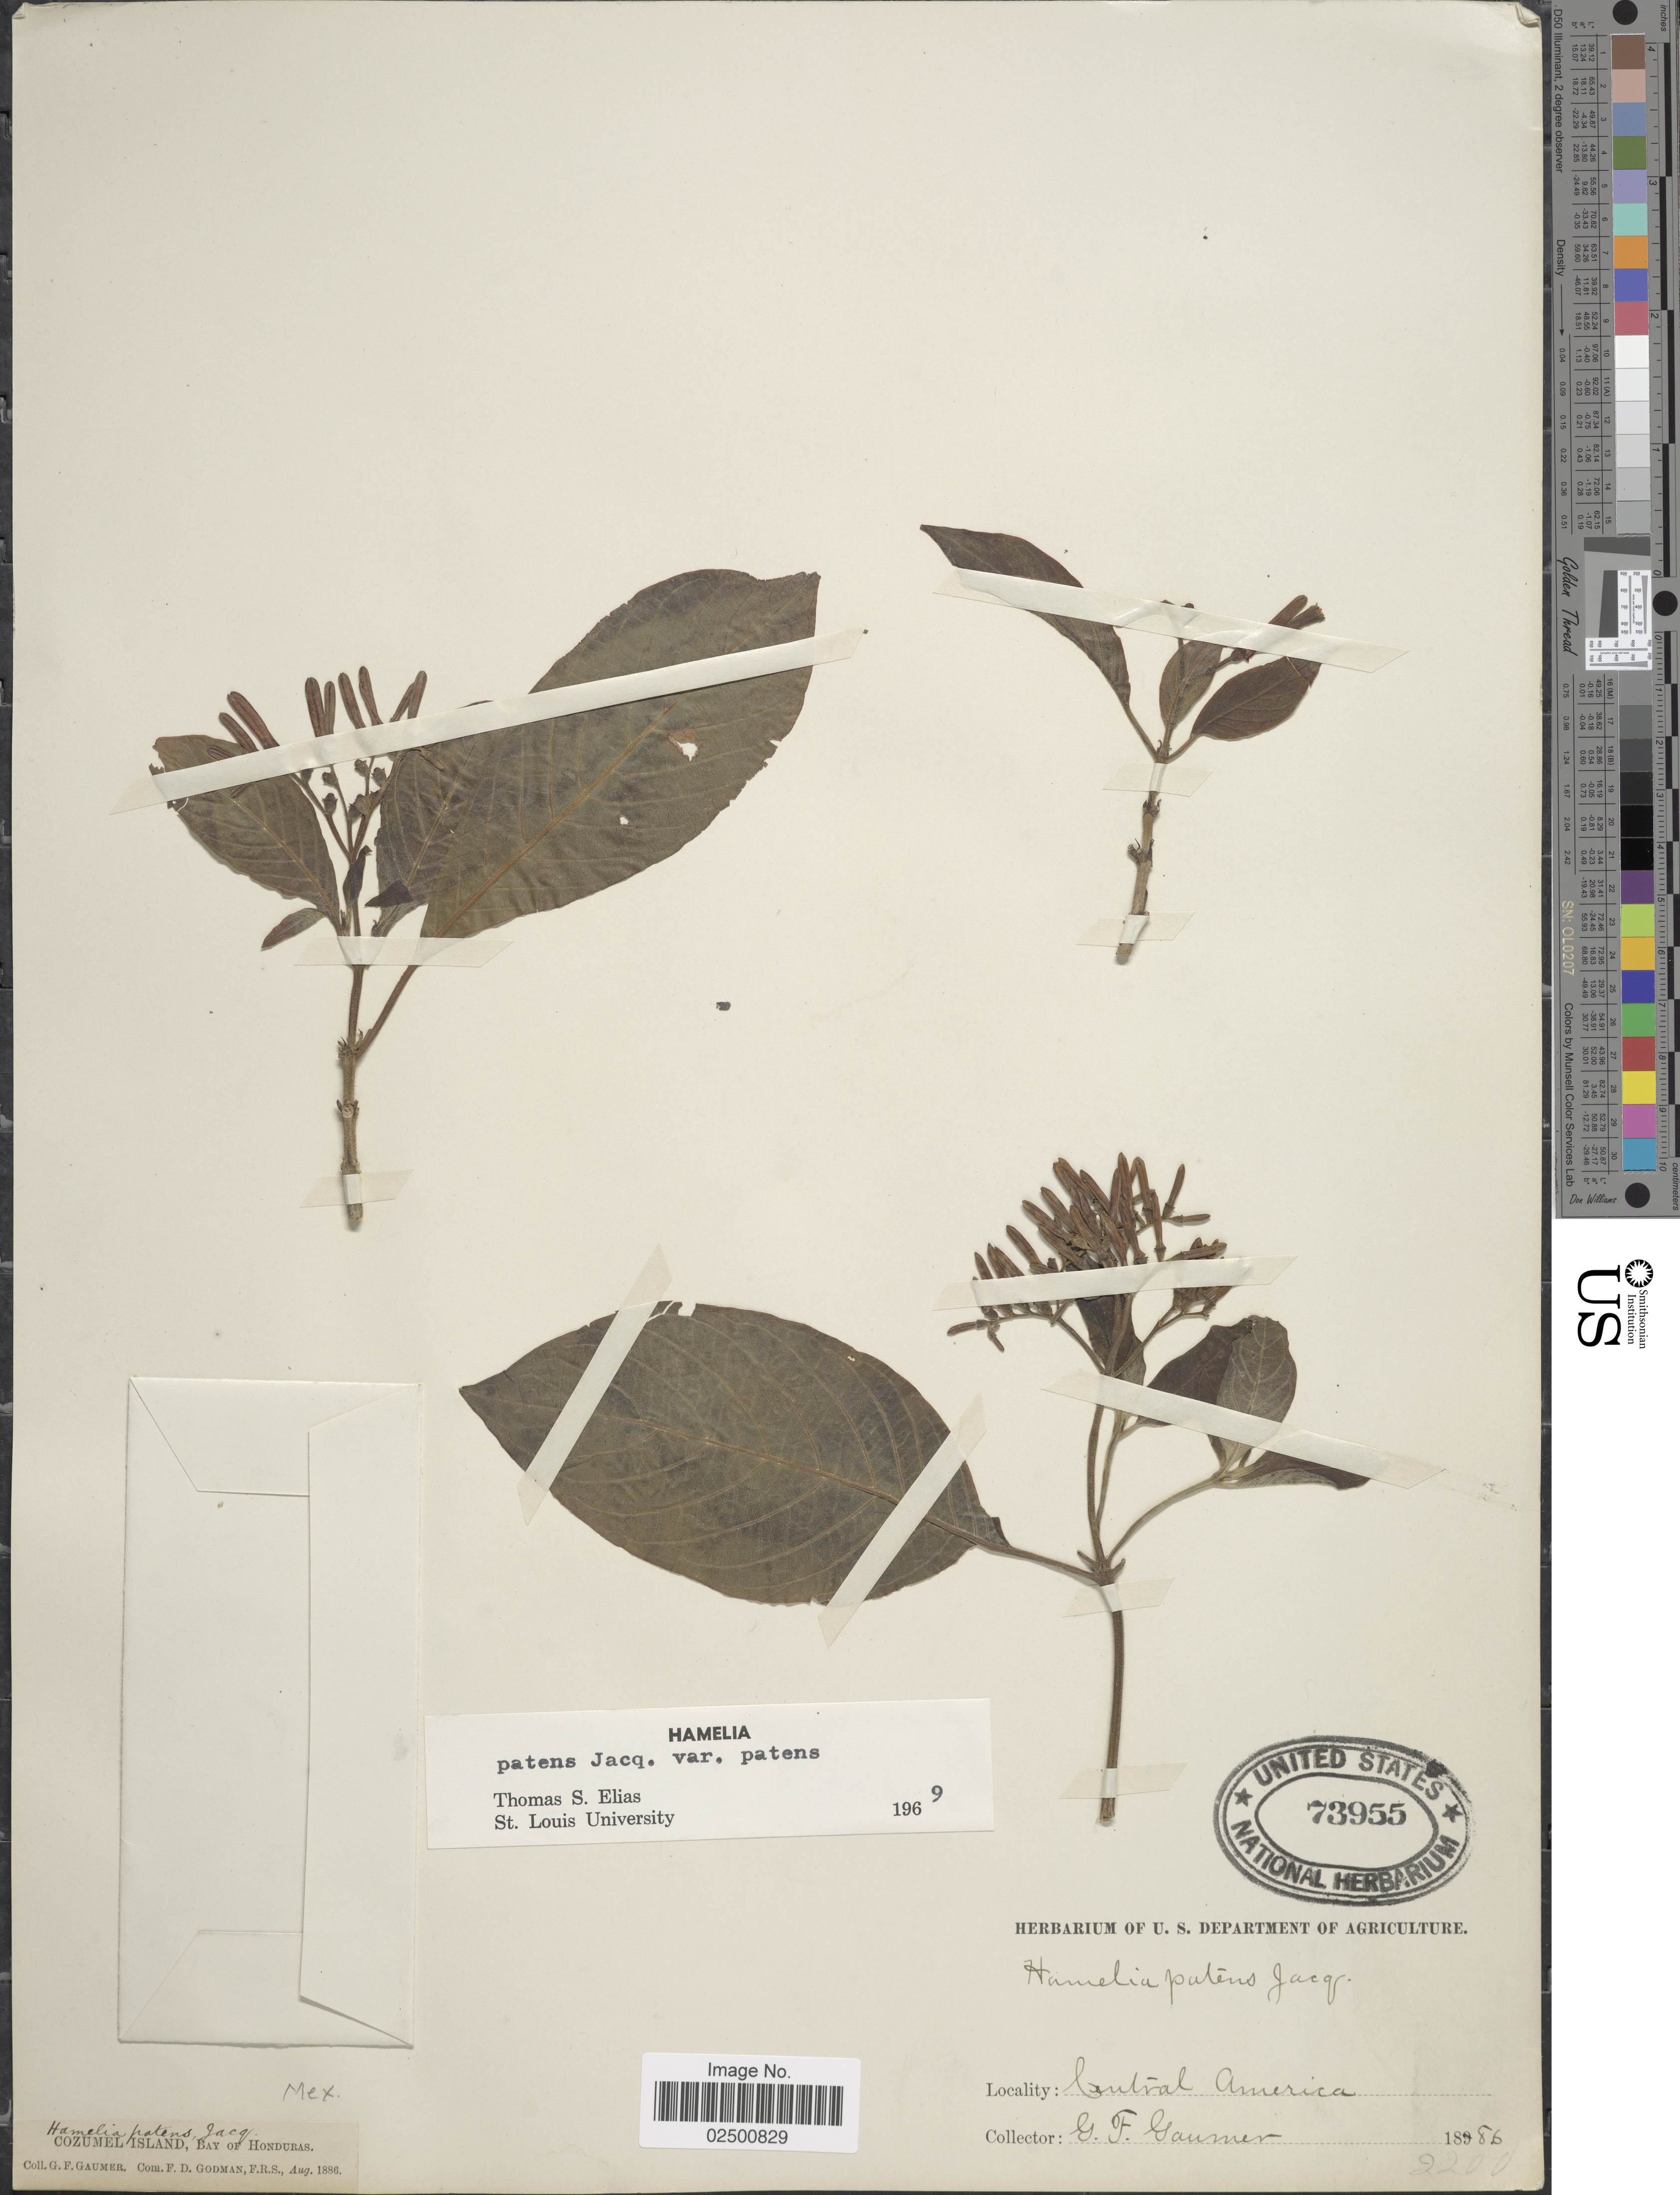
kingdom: Plantae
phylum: Tracheophyta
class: Magnoliopsida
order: Gentianales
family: Rubiaceae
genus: Hamelia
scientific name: Hamelia patens var. patens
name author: Jacq.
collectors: G. F. Gaumer & F. Codman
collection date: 1886-08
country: Mexico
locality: Cozumel Island, Bay of Honduras. Mex, Central America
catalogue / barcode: US 73955